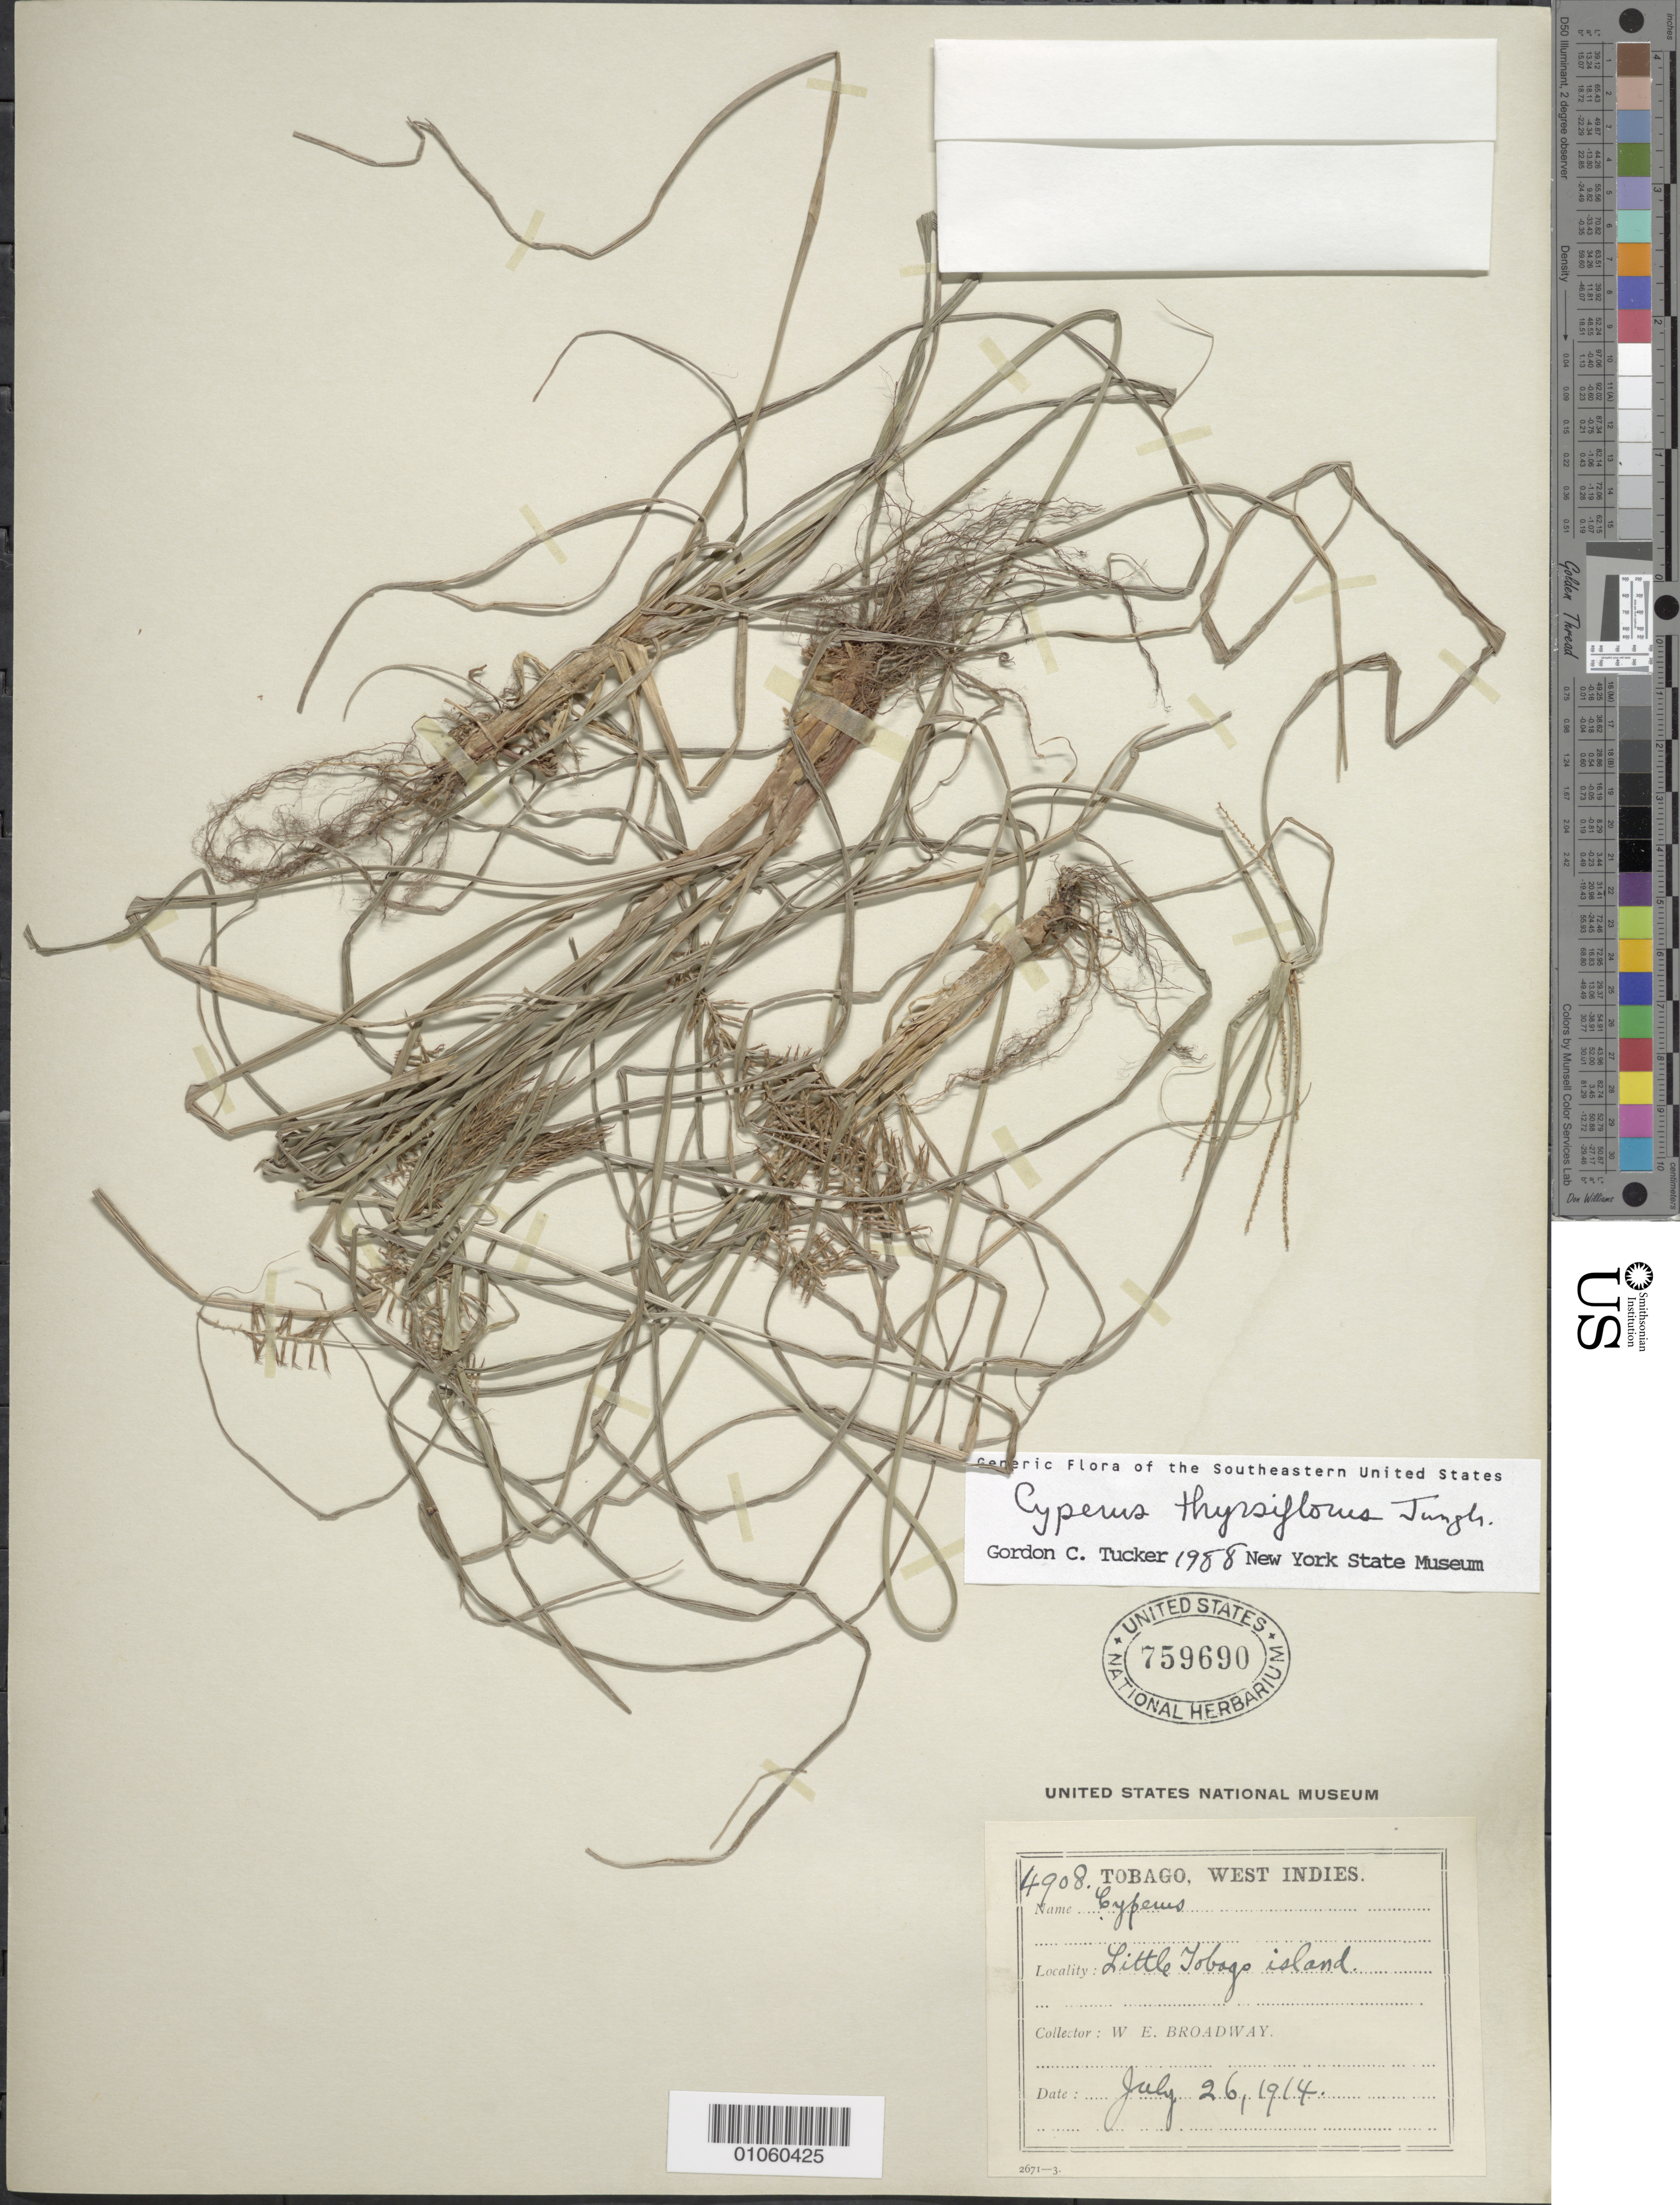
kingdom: Plantae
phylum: Tracheophyta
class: Liliopsida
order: Poales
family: Cyperaceae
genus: Cyperus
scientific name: Cyperus thyrsiflorus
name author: Jungh.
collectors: W. E. Broadway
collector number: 4908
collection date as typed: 26 Jul 1914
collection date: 1914-07-26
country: Trinidad and Tobago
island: Tobago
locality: Little Tobago Island.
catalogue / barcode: US 759690